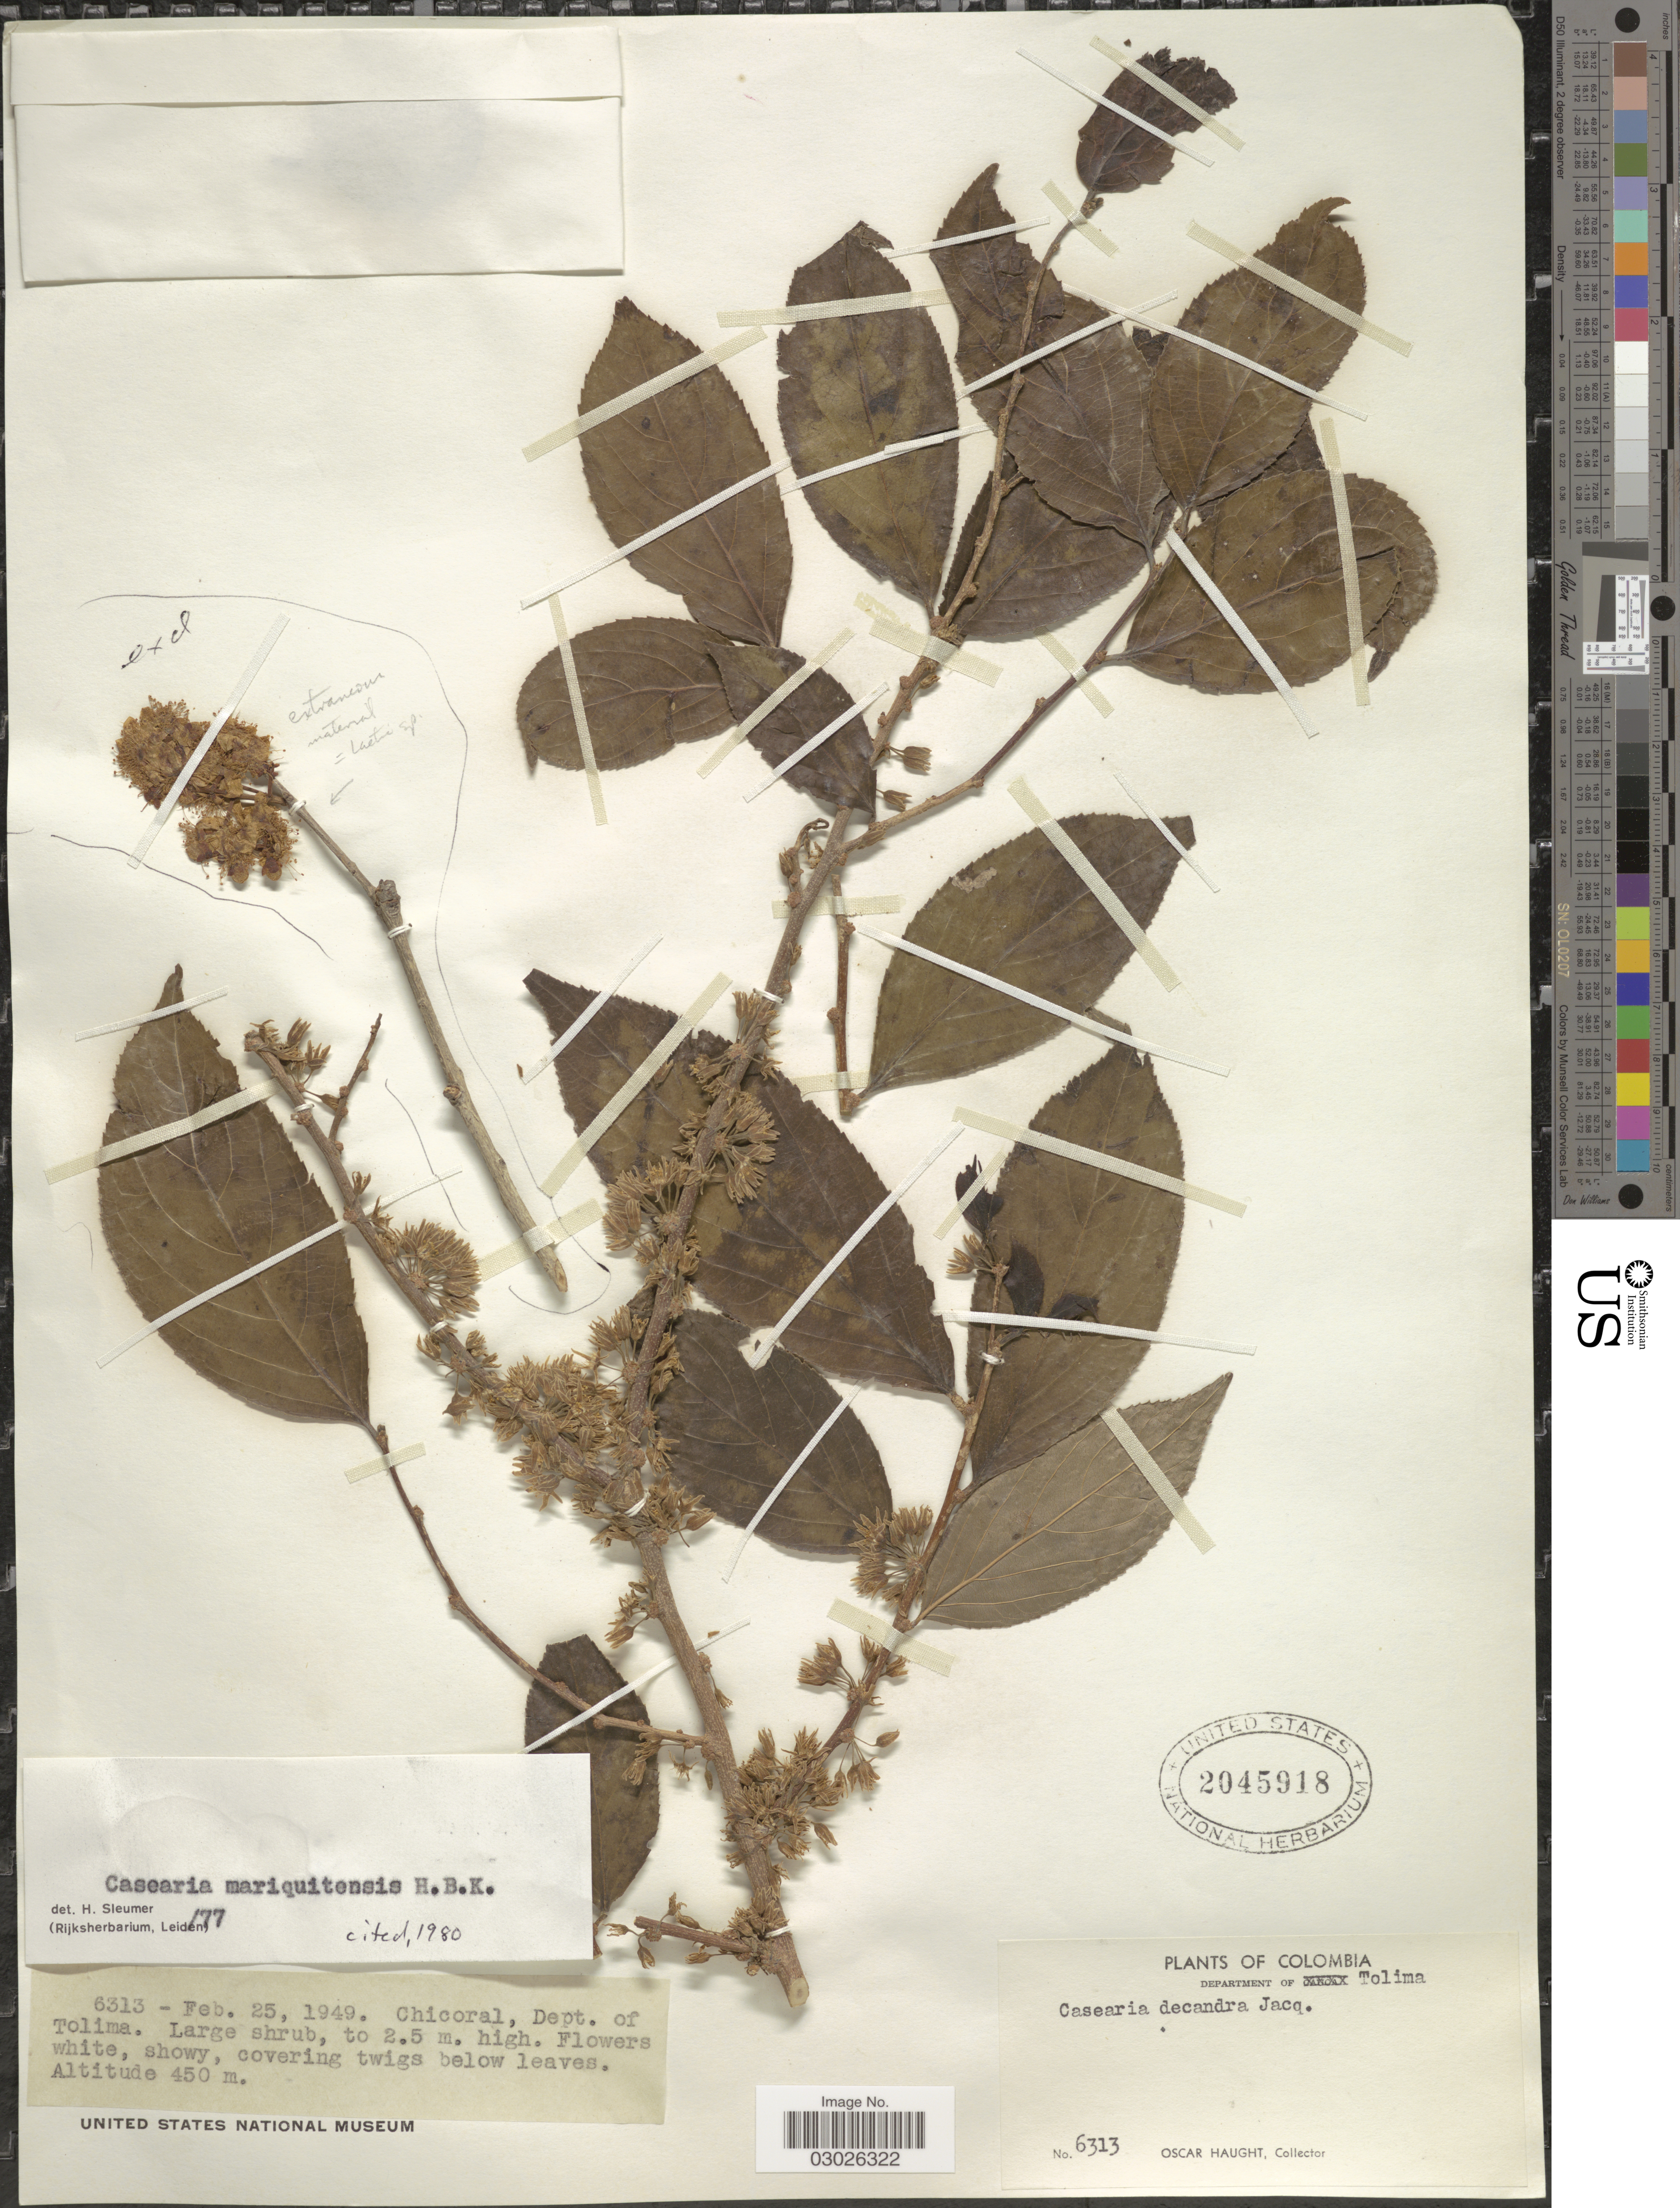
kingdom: Plantae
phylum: Tracheophyta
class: Magnoliopsida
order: Malpighiales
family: Salicaceae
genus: Casearia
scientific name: Casearia mariquitensis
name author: Kunth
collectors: O. L. Haught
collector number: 6313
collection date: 1949-02-25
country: Colombia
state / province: Tolima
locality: Department of Tolima. Chicoral.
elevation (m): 450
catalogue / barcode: US 2045918